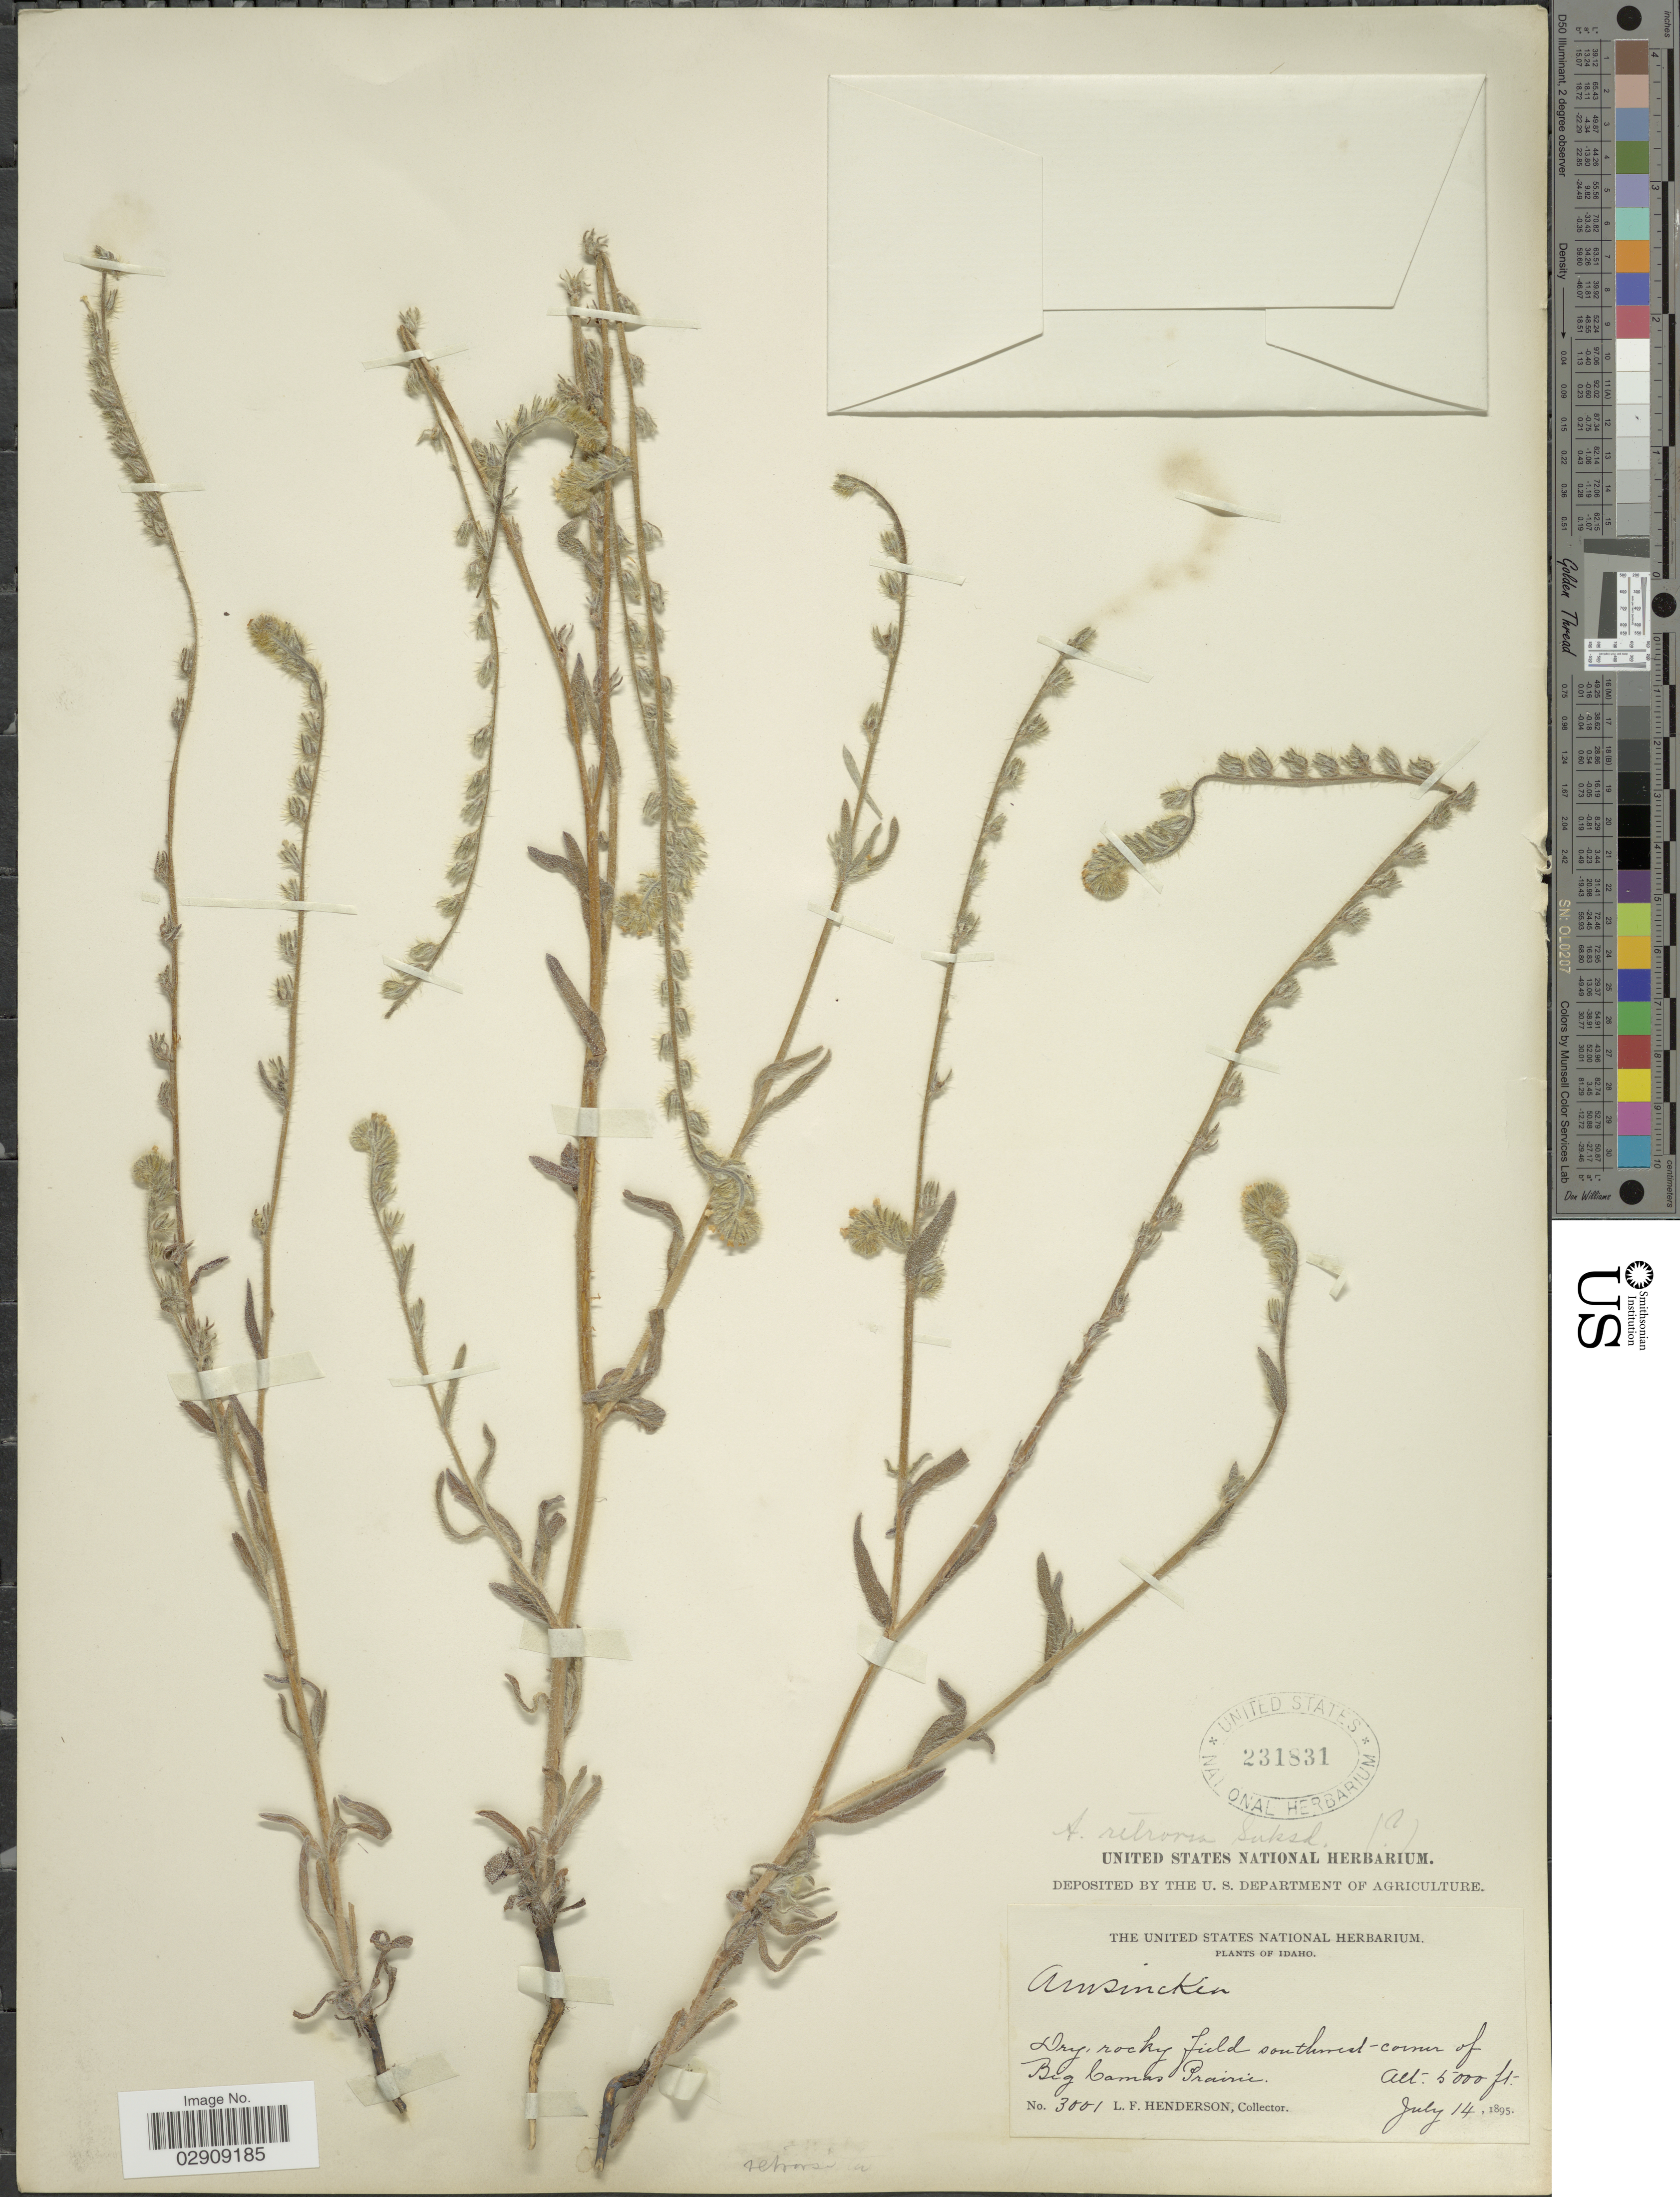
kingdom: Plantae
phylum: Tracheophyta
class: Magnoliopsida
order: Boraginales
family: Boraginaceae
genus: Amsinckia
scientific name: Amsinckia menziesii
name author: A. Nelson & J.F. Macbr.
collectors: L. Henderson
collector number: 3001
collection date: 1895-07-14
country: United States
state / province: Idaho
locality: Southwest-corner of Big Camas Prairie.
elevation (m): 1524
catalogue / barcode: US 231831